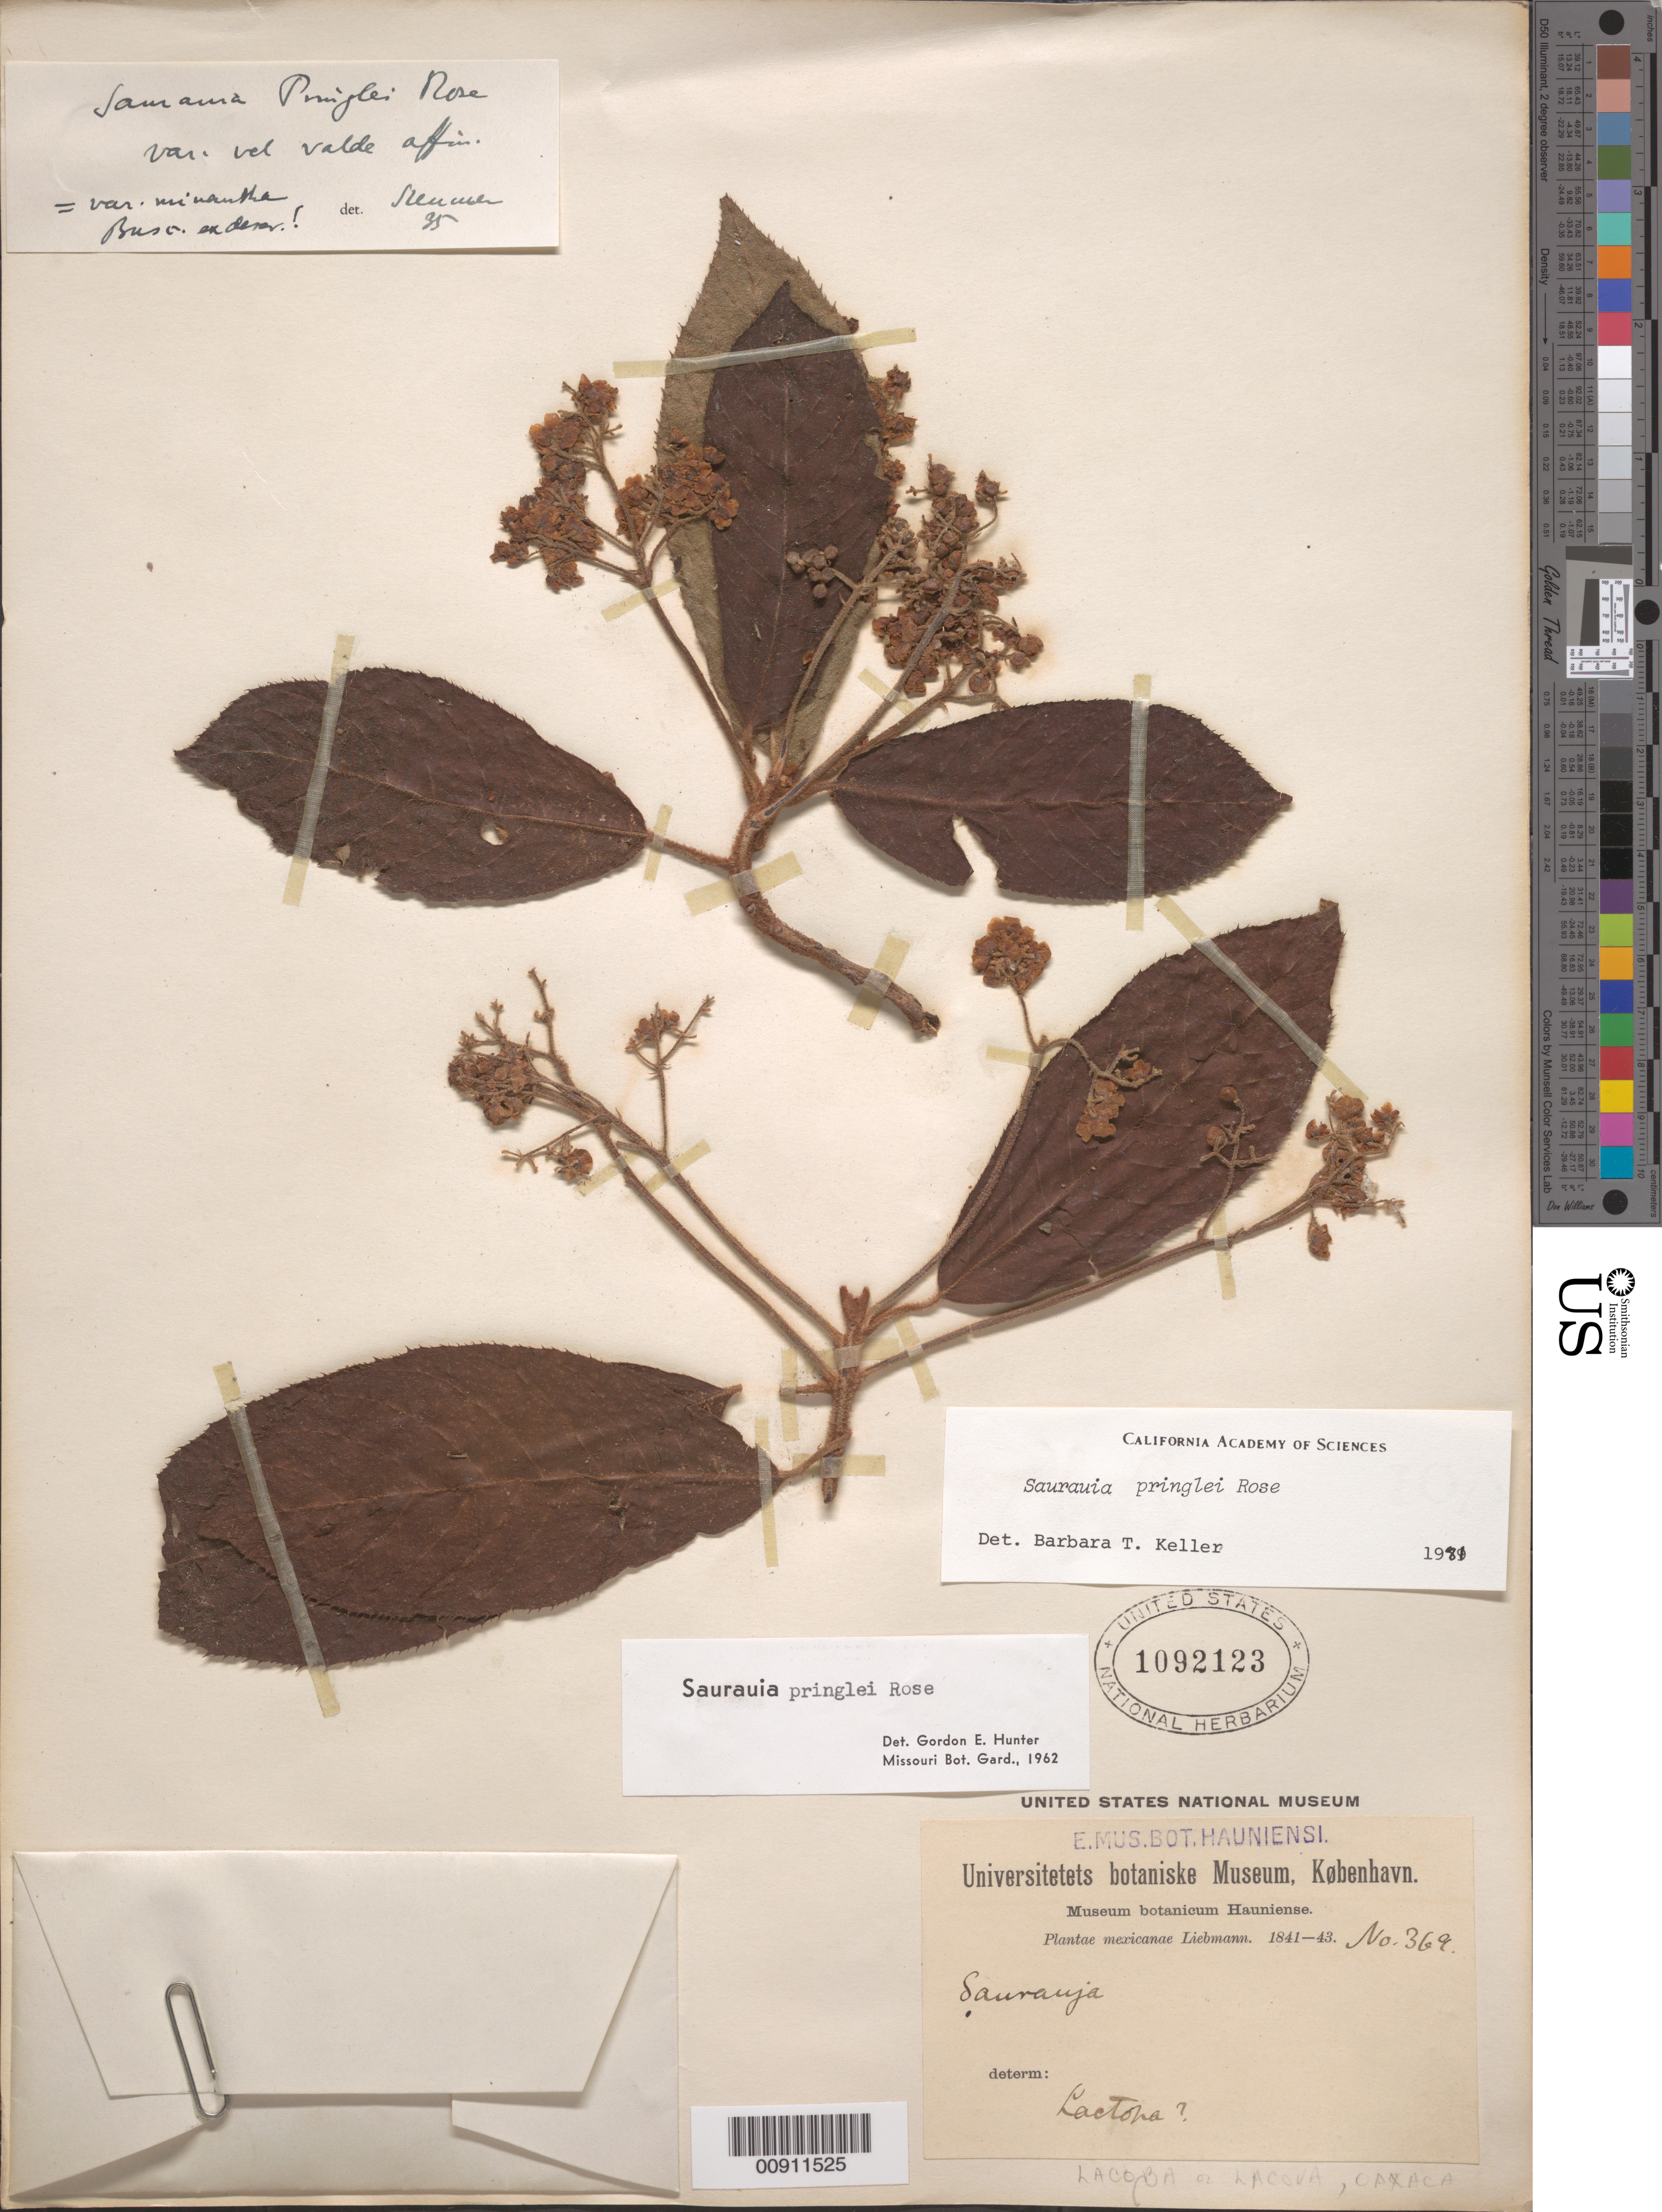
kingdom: Plantae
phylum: Tracheophyta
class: Magnoliopsida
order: Ericales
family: Actinidiaceae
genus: Saurauia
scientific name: Saurauia pringlei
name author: Rose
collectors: F. M. Liebmann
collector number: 369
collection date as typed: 1841 to -- --- 1843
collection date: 1841/1843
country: Mexico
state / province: Oaxaca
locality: Lactopa [Lacova?], Oaxaca.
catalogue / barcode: US 1092123